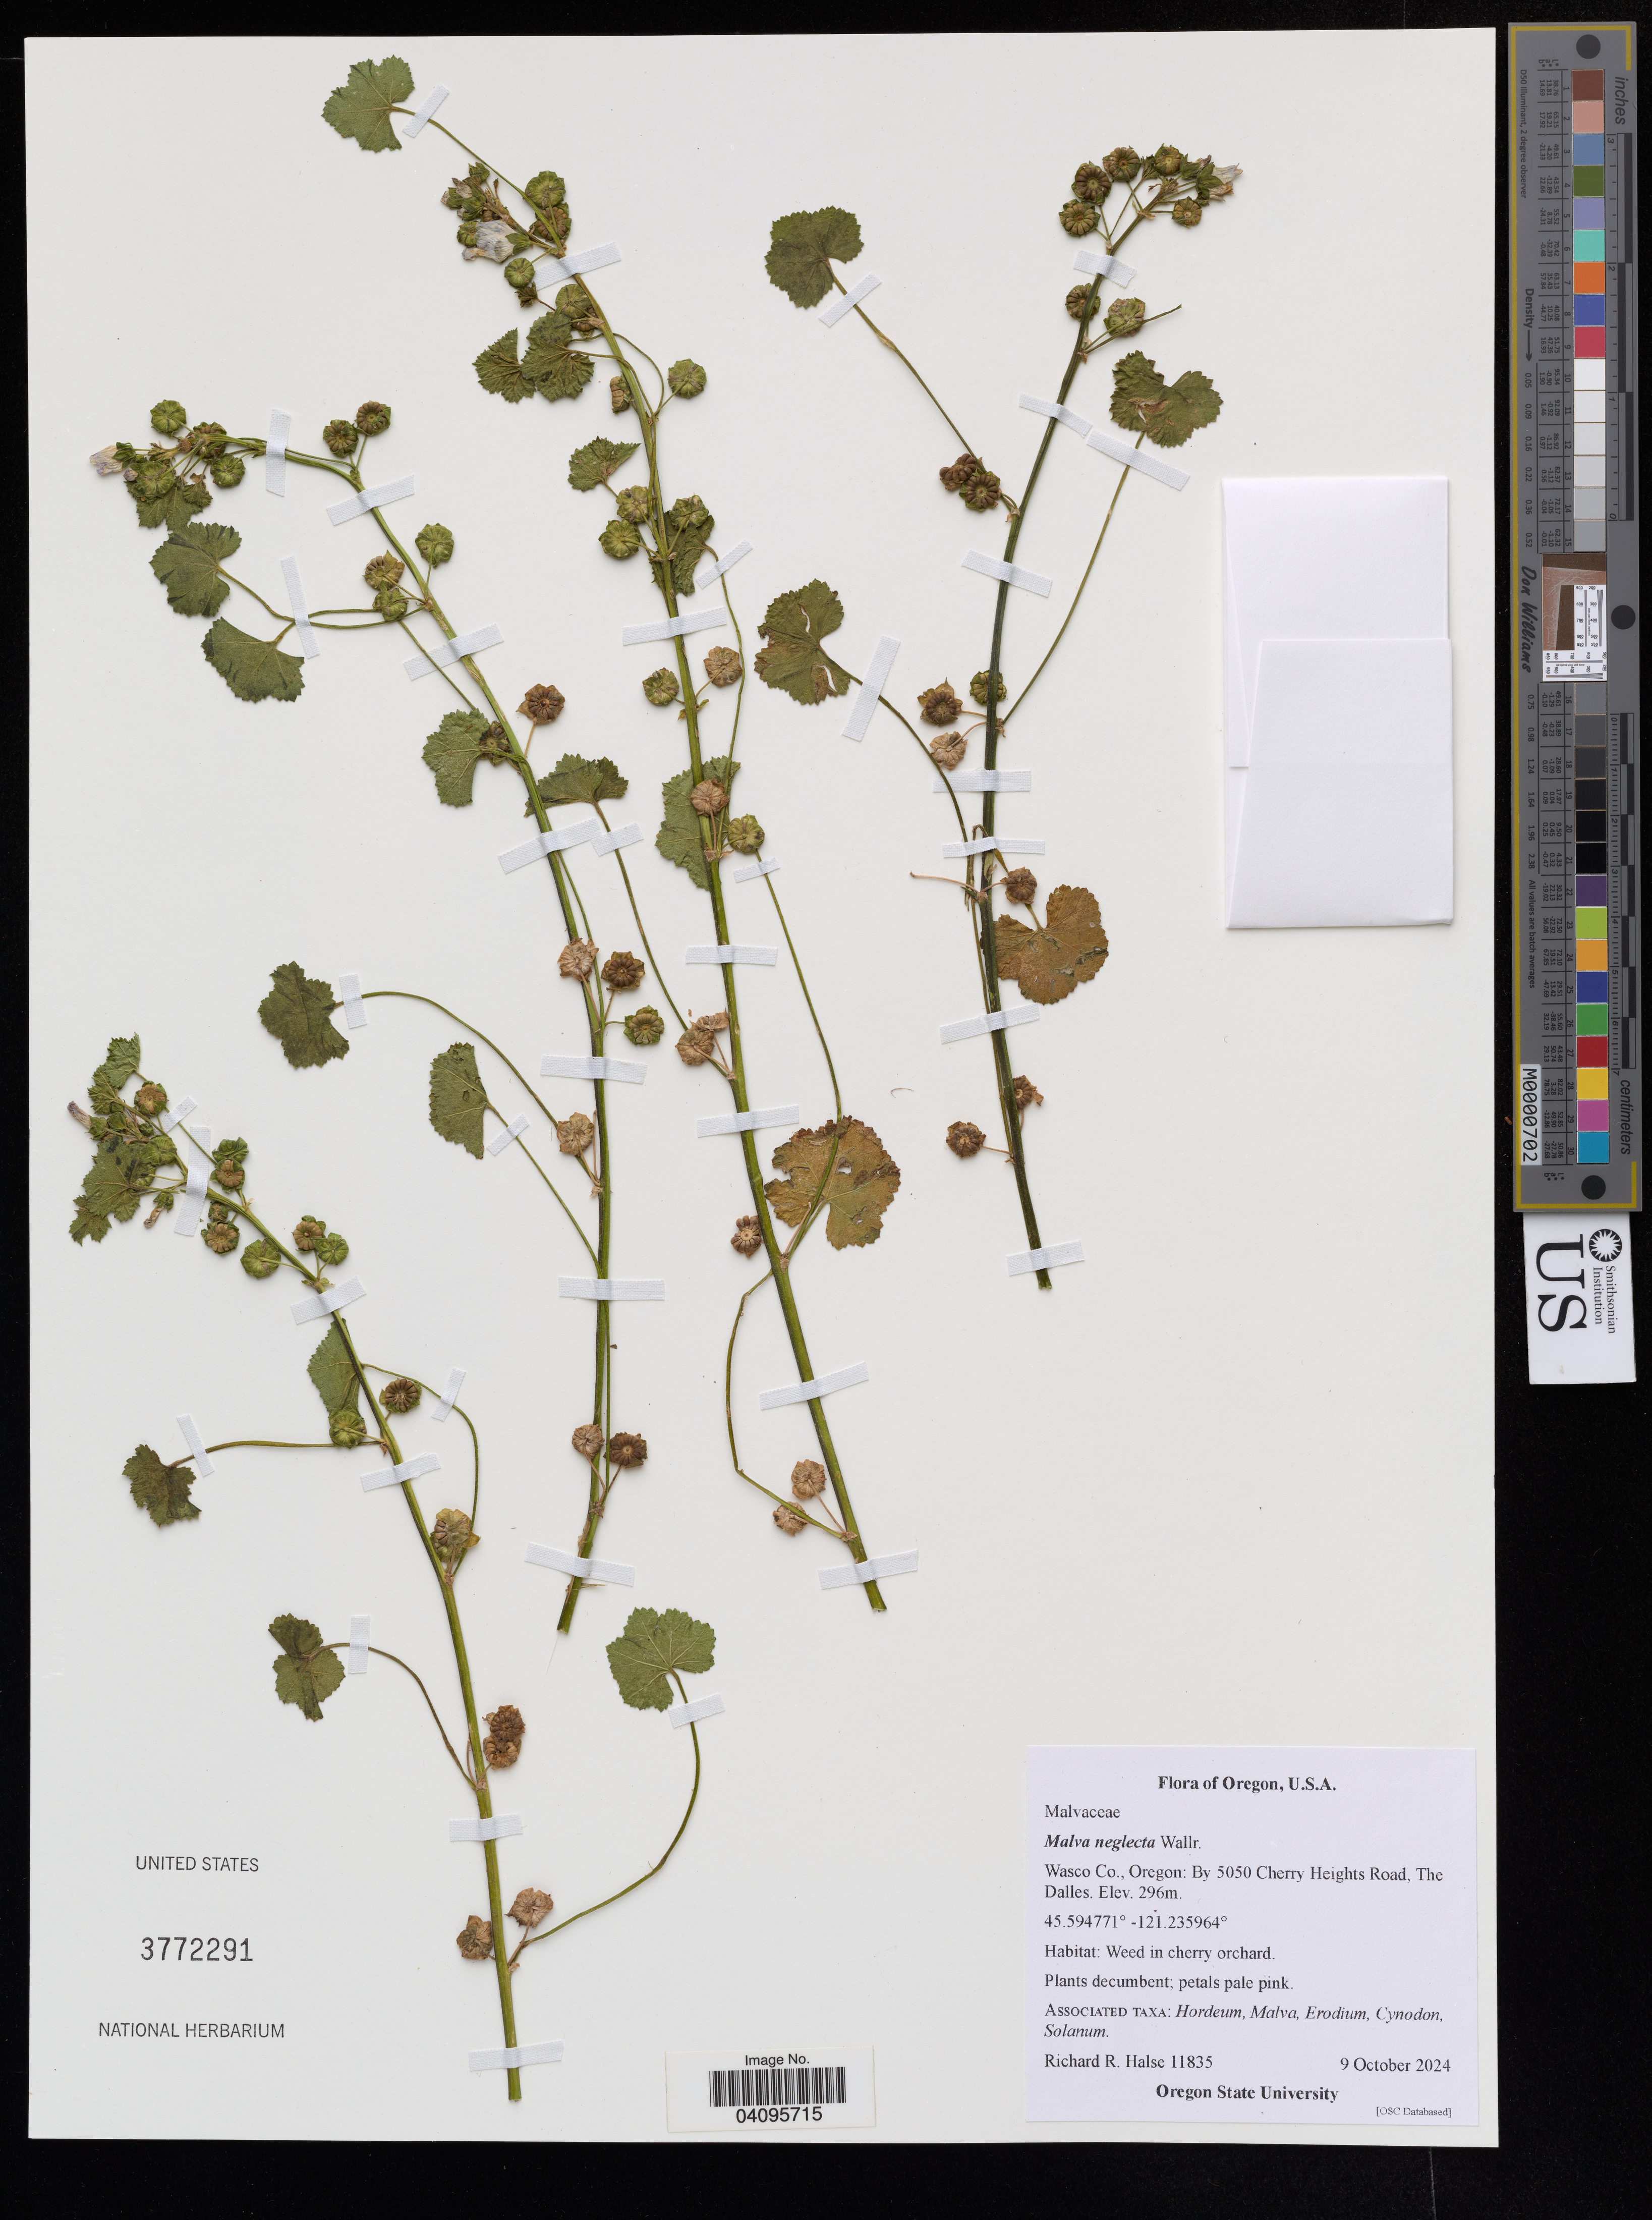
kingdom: Plantae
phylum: Tracheophyta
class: Magnoliopsida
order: Malvales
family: Malvaceae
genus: Malva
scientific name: Malva neglecta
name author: Wallr.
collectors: R. Halse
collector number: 11835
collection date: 2024-10-09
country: United States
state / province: Oregon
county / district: Wasco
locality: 5050 Cherry Heights Road, the Dalles.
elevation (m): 296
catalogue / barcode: US 3772291